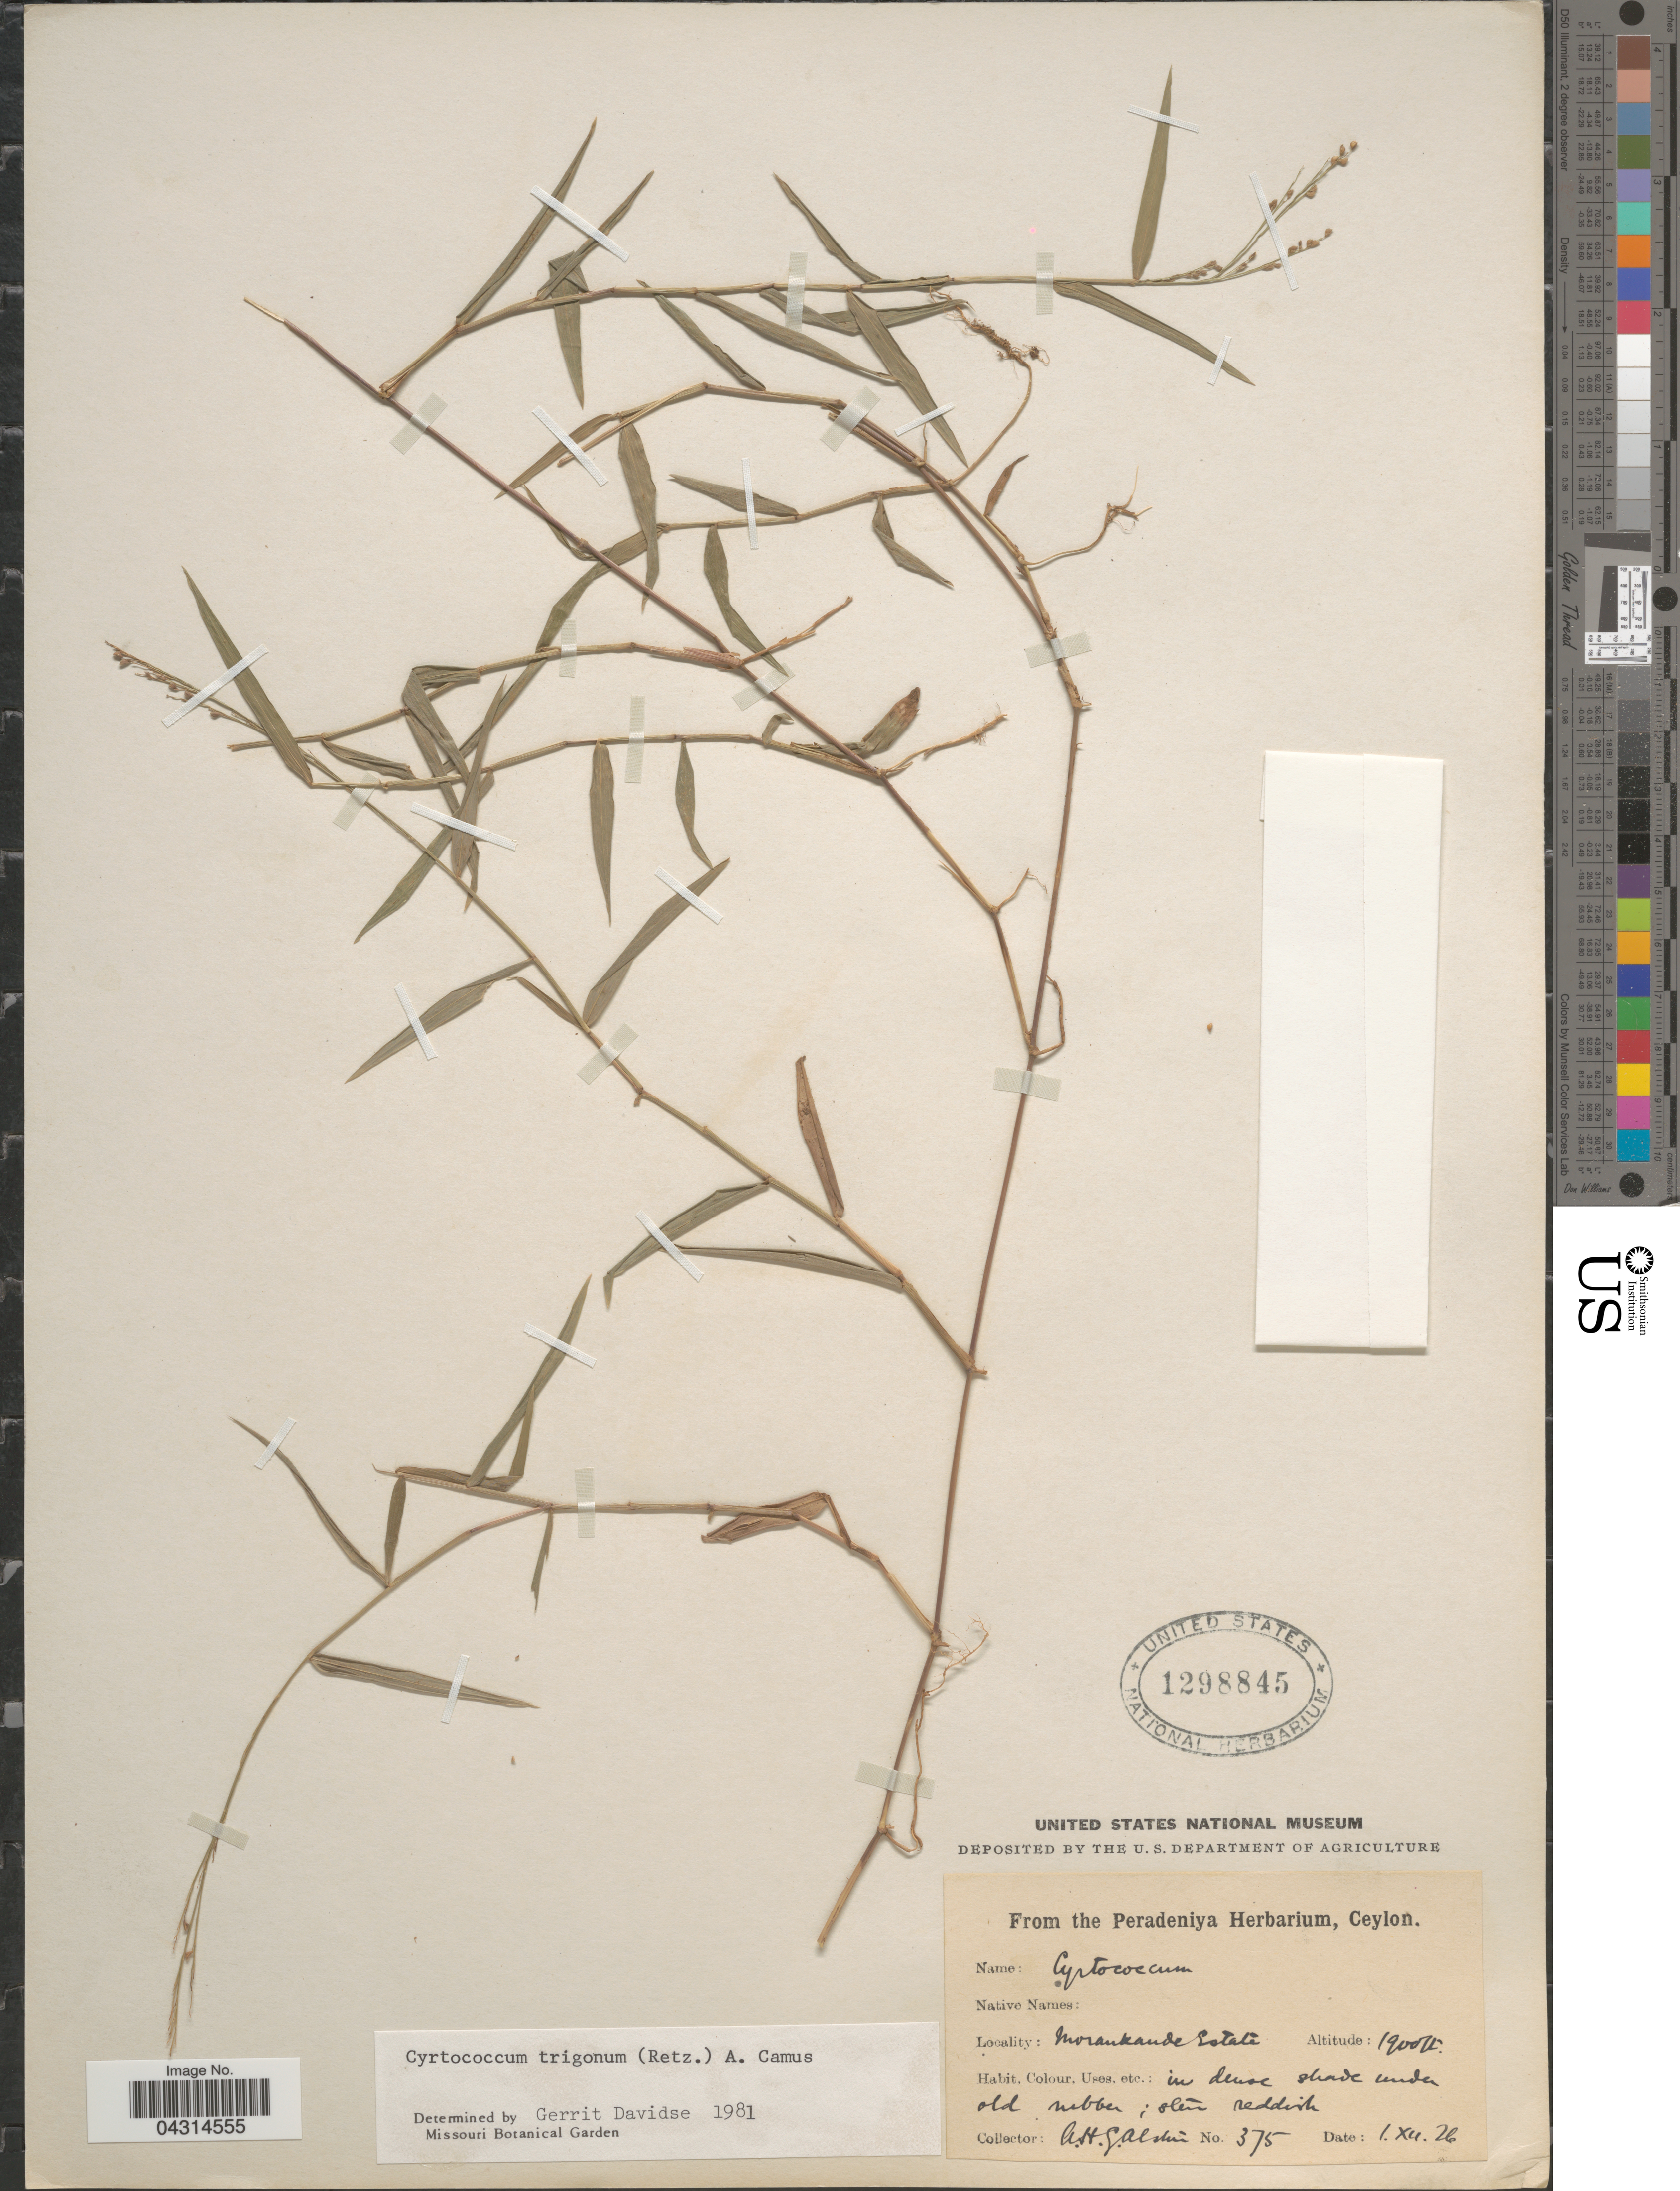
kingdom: Plantae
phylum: Tracheophyta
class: Liliopsida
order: Poales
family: Poaceae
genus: Cyrtococcum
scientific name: Cyrtococcum trigonum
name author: (Retz.) A. Camus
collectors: A. H. Alston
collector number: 375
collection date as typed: Transcribed d/m/y: 1/12/26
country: Sri Lanka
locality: Ceylon. Morankande Estate.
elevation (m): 579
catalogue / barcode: US 1298845